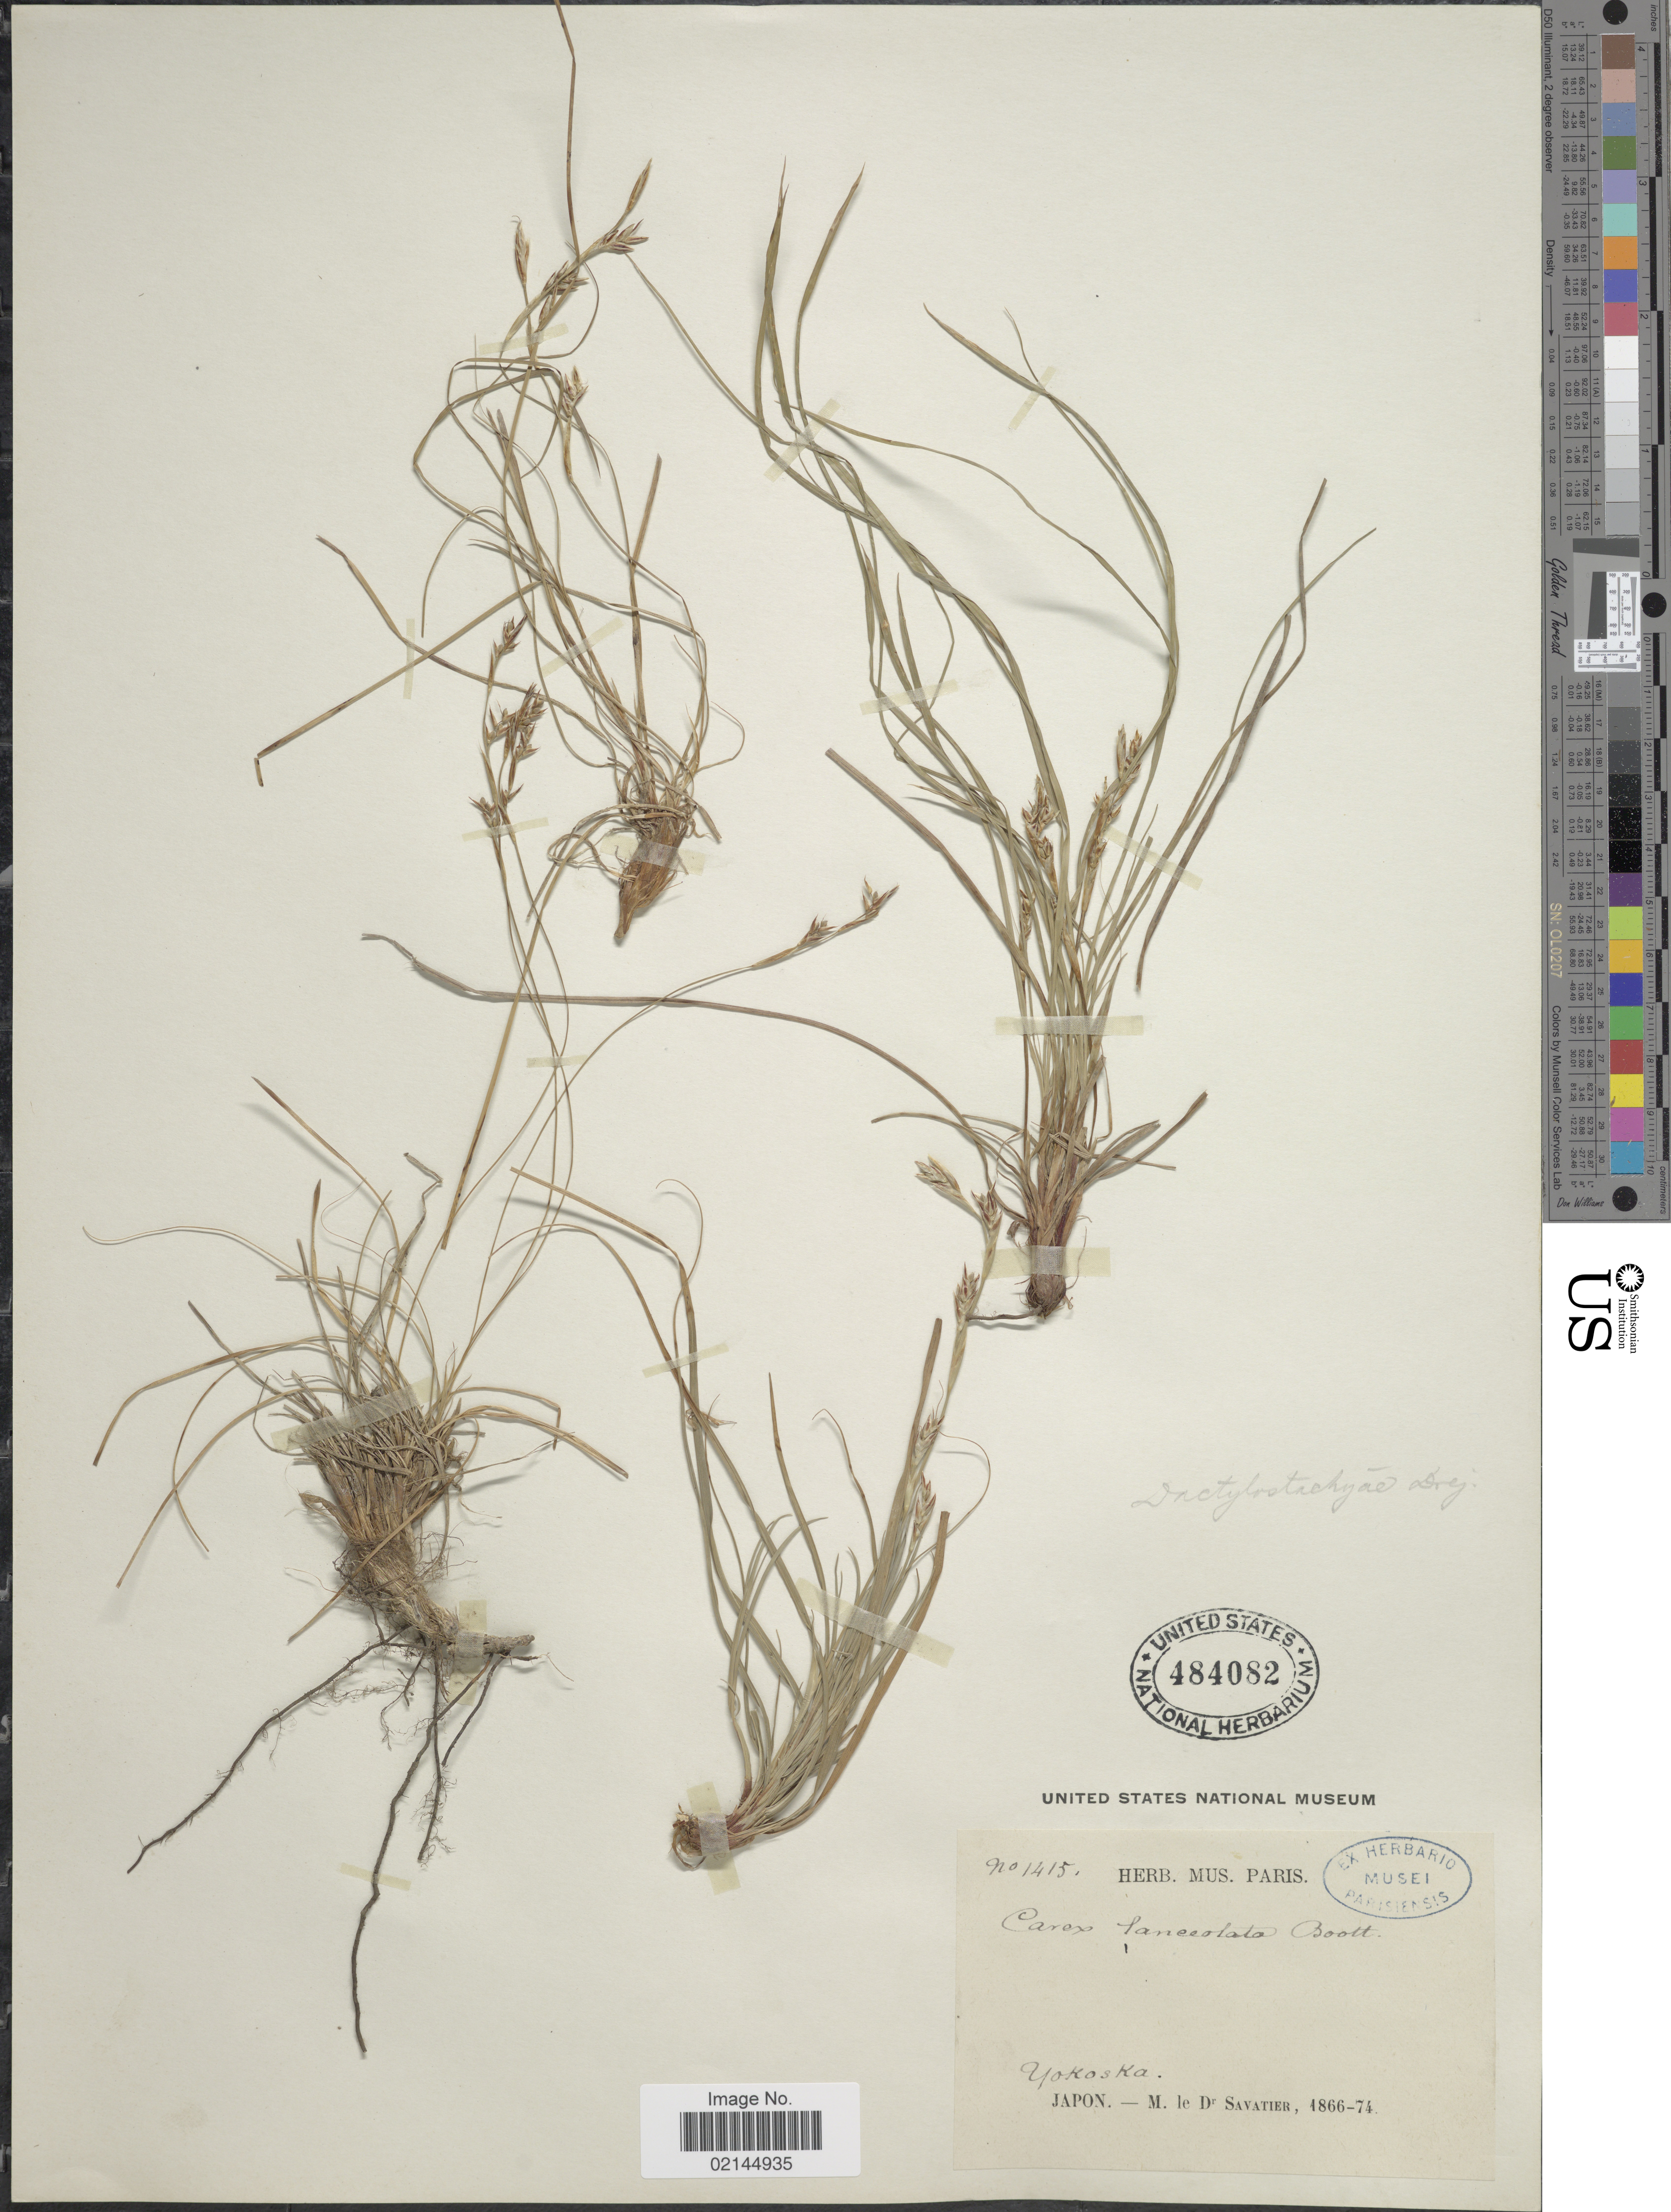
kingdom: Plantae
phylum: Tracheophyta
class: Liliopsida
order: Poales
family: Cyperaceae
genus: Carex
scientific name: Carex lanceolata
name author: Boott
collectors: Savatier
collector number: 1415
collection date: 1866/1874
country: Japan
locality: Yokoska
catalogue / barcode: US 484082